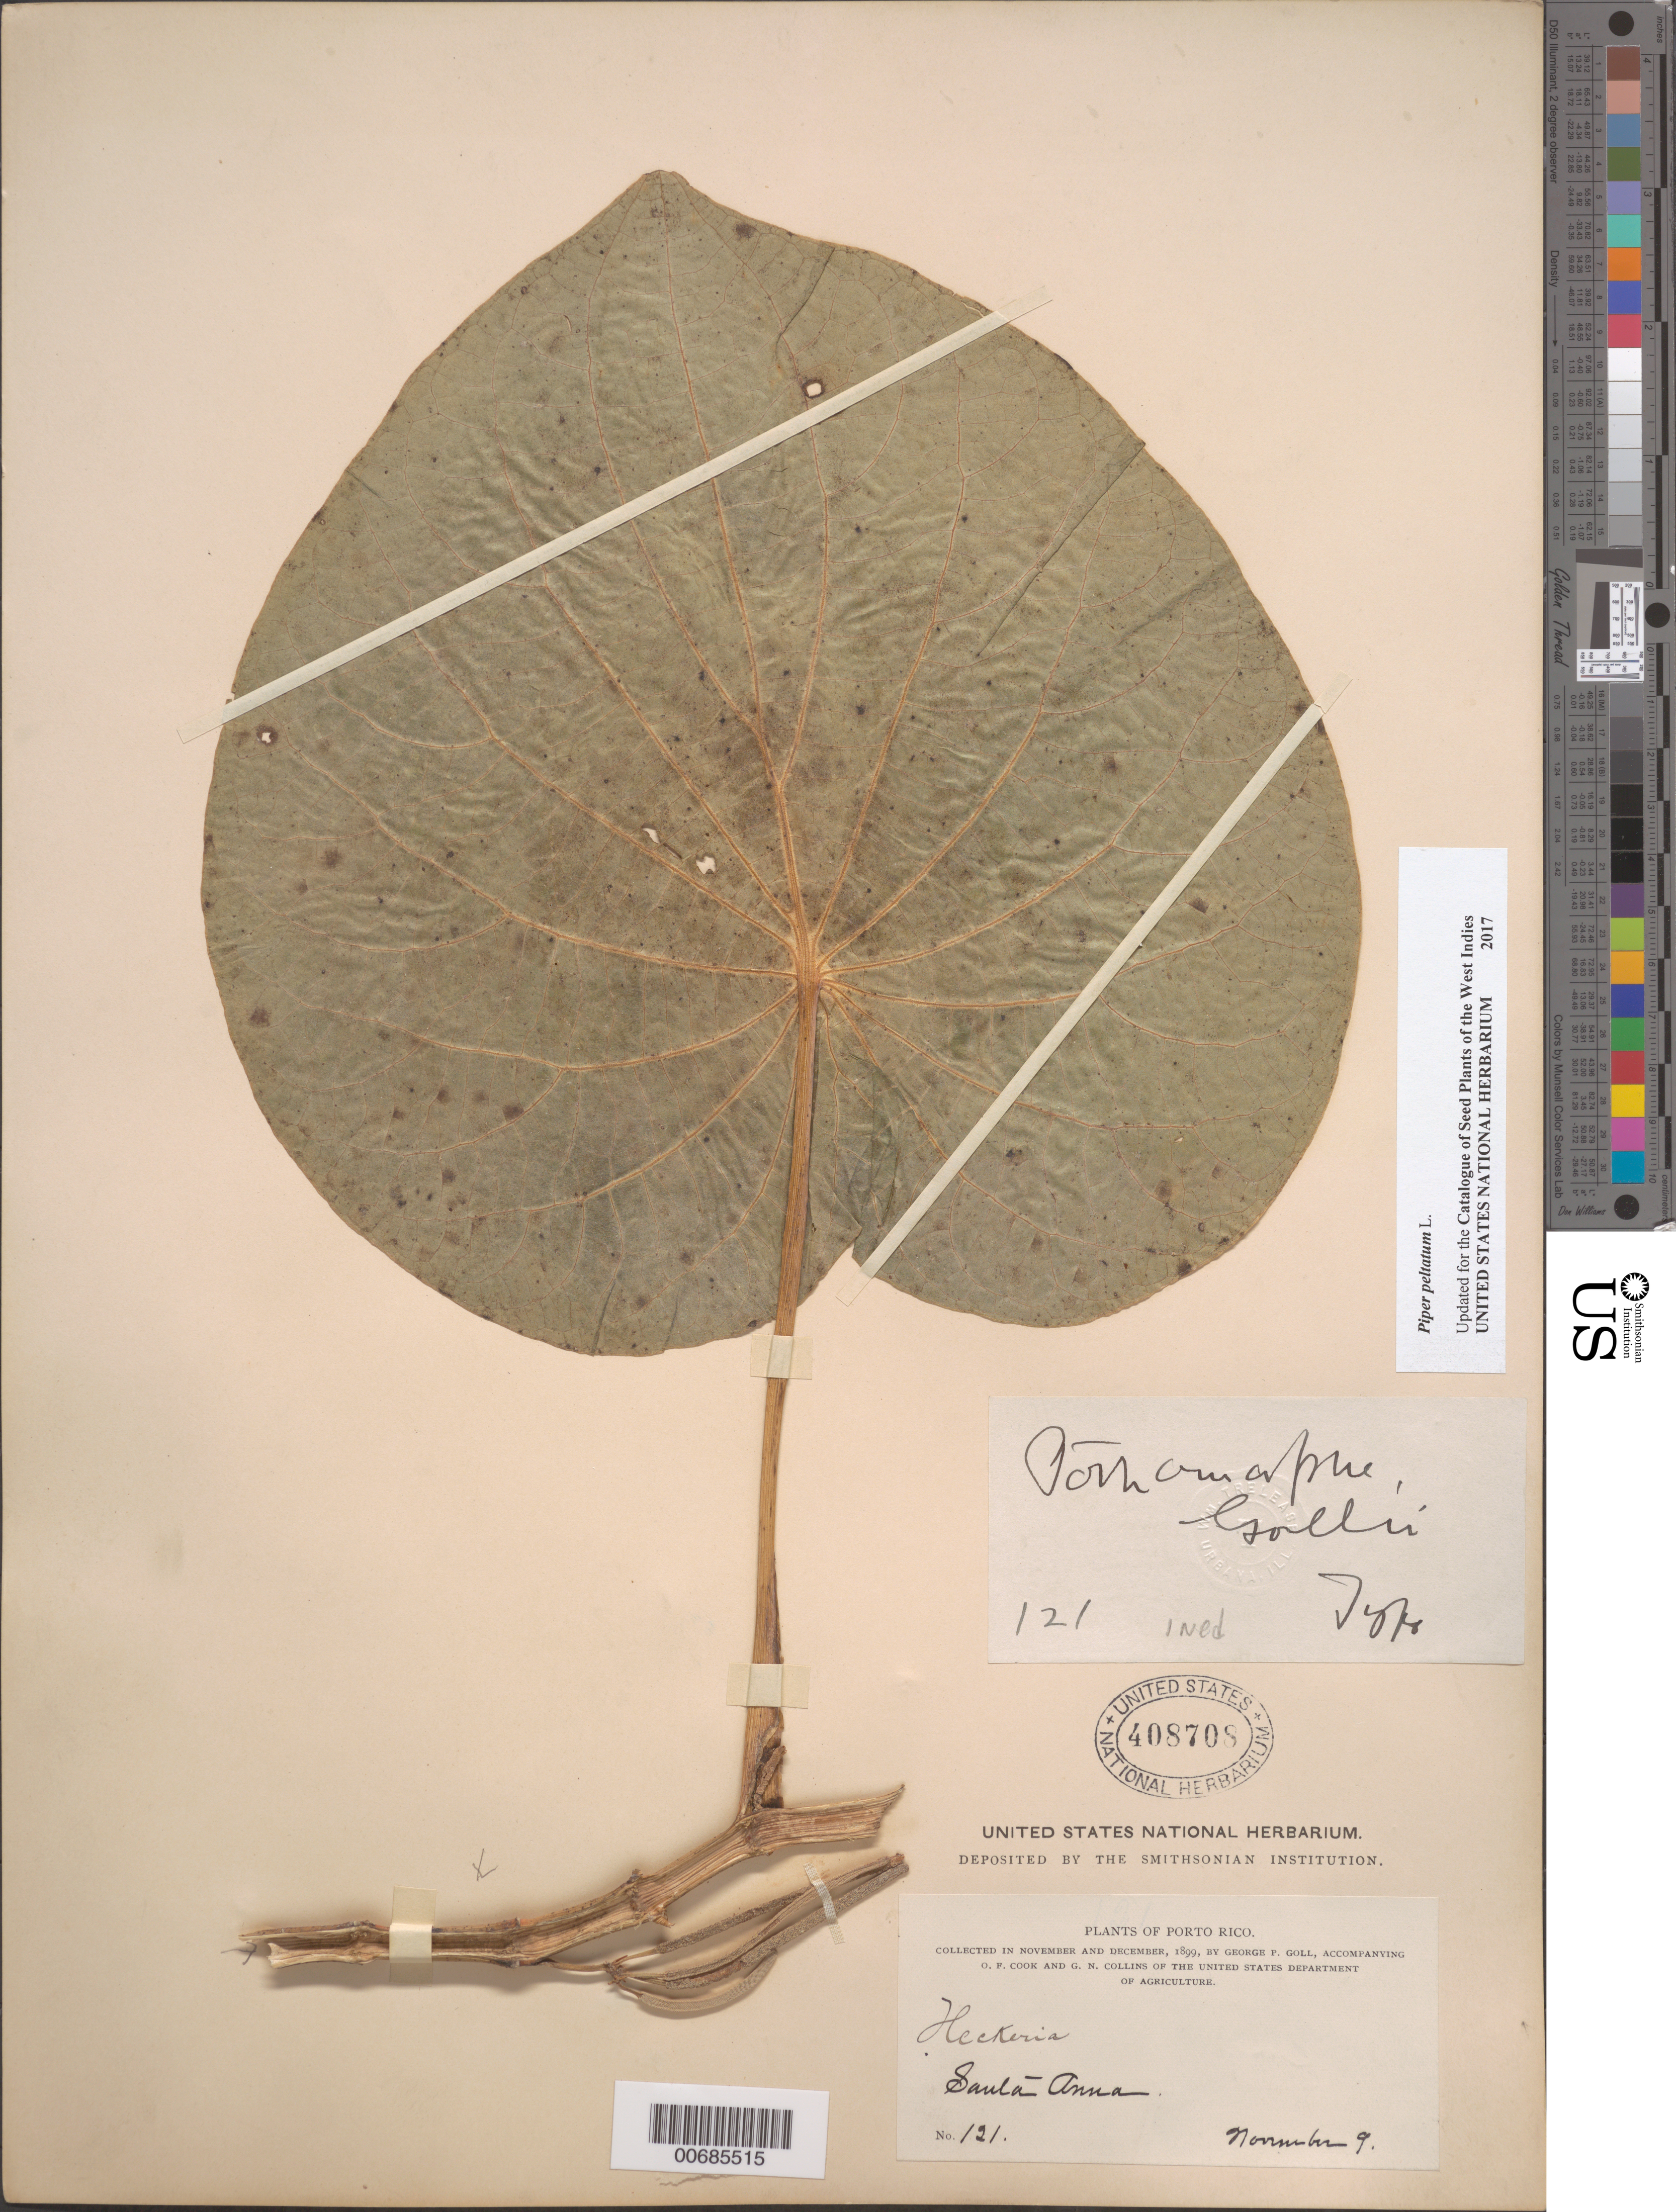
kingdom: Plantae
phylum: Tracheophyta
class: Magnoliopsida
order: Piperales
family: Piperaceae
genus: Piper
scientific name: Piper peltatum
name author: L.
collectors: G. Goll & G. N. Collins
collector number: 121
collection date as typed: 09 Nov 1899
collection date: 1899-11-09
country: Puerto Rico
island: Greater Antilles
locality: Saula Amma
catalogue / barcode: US 408708